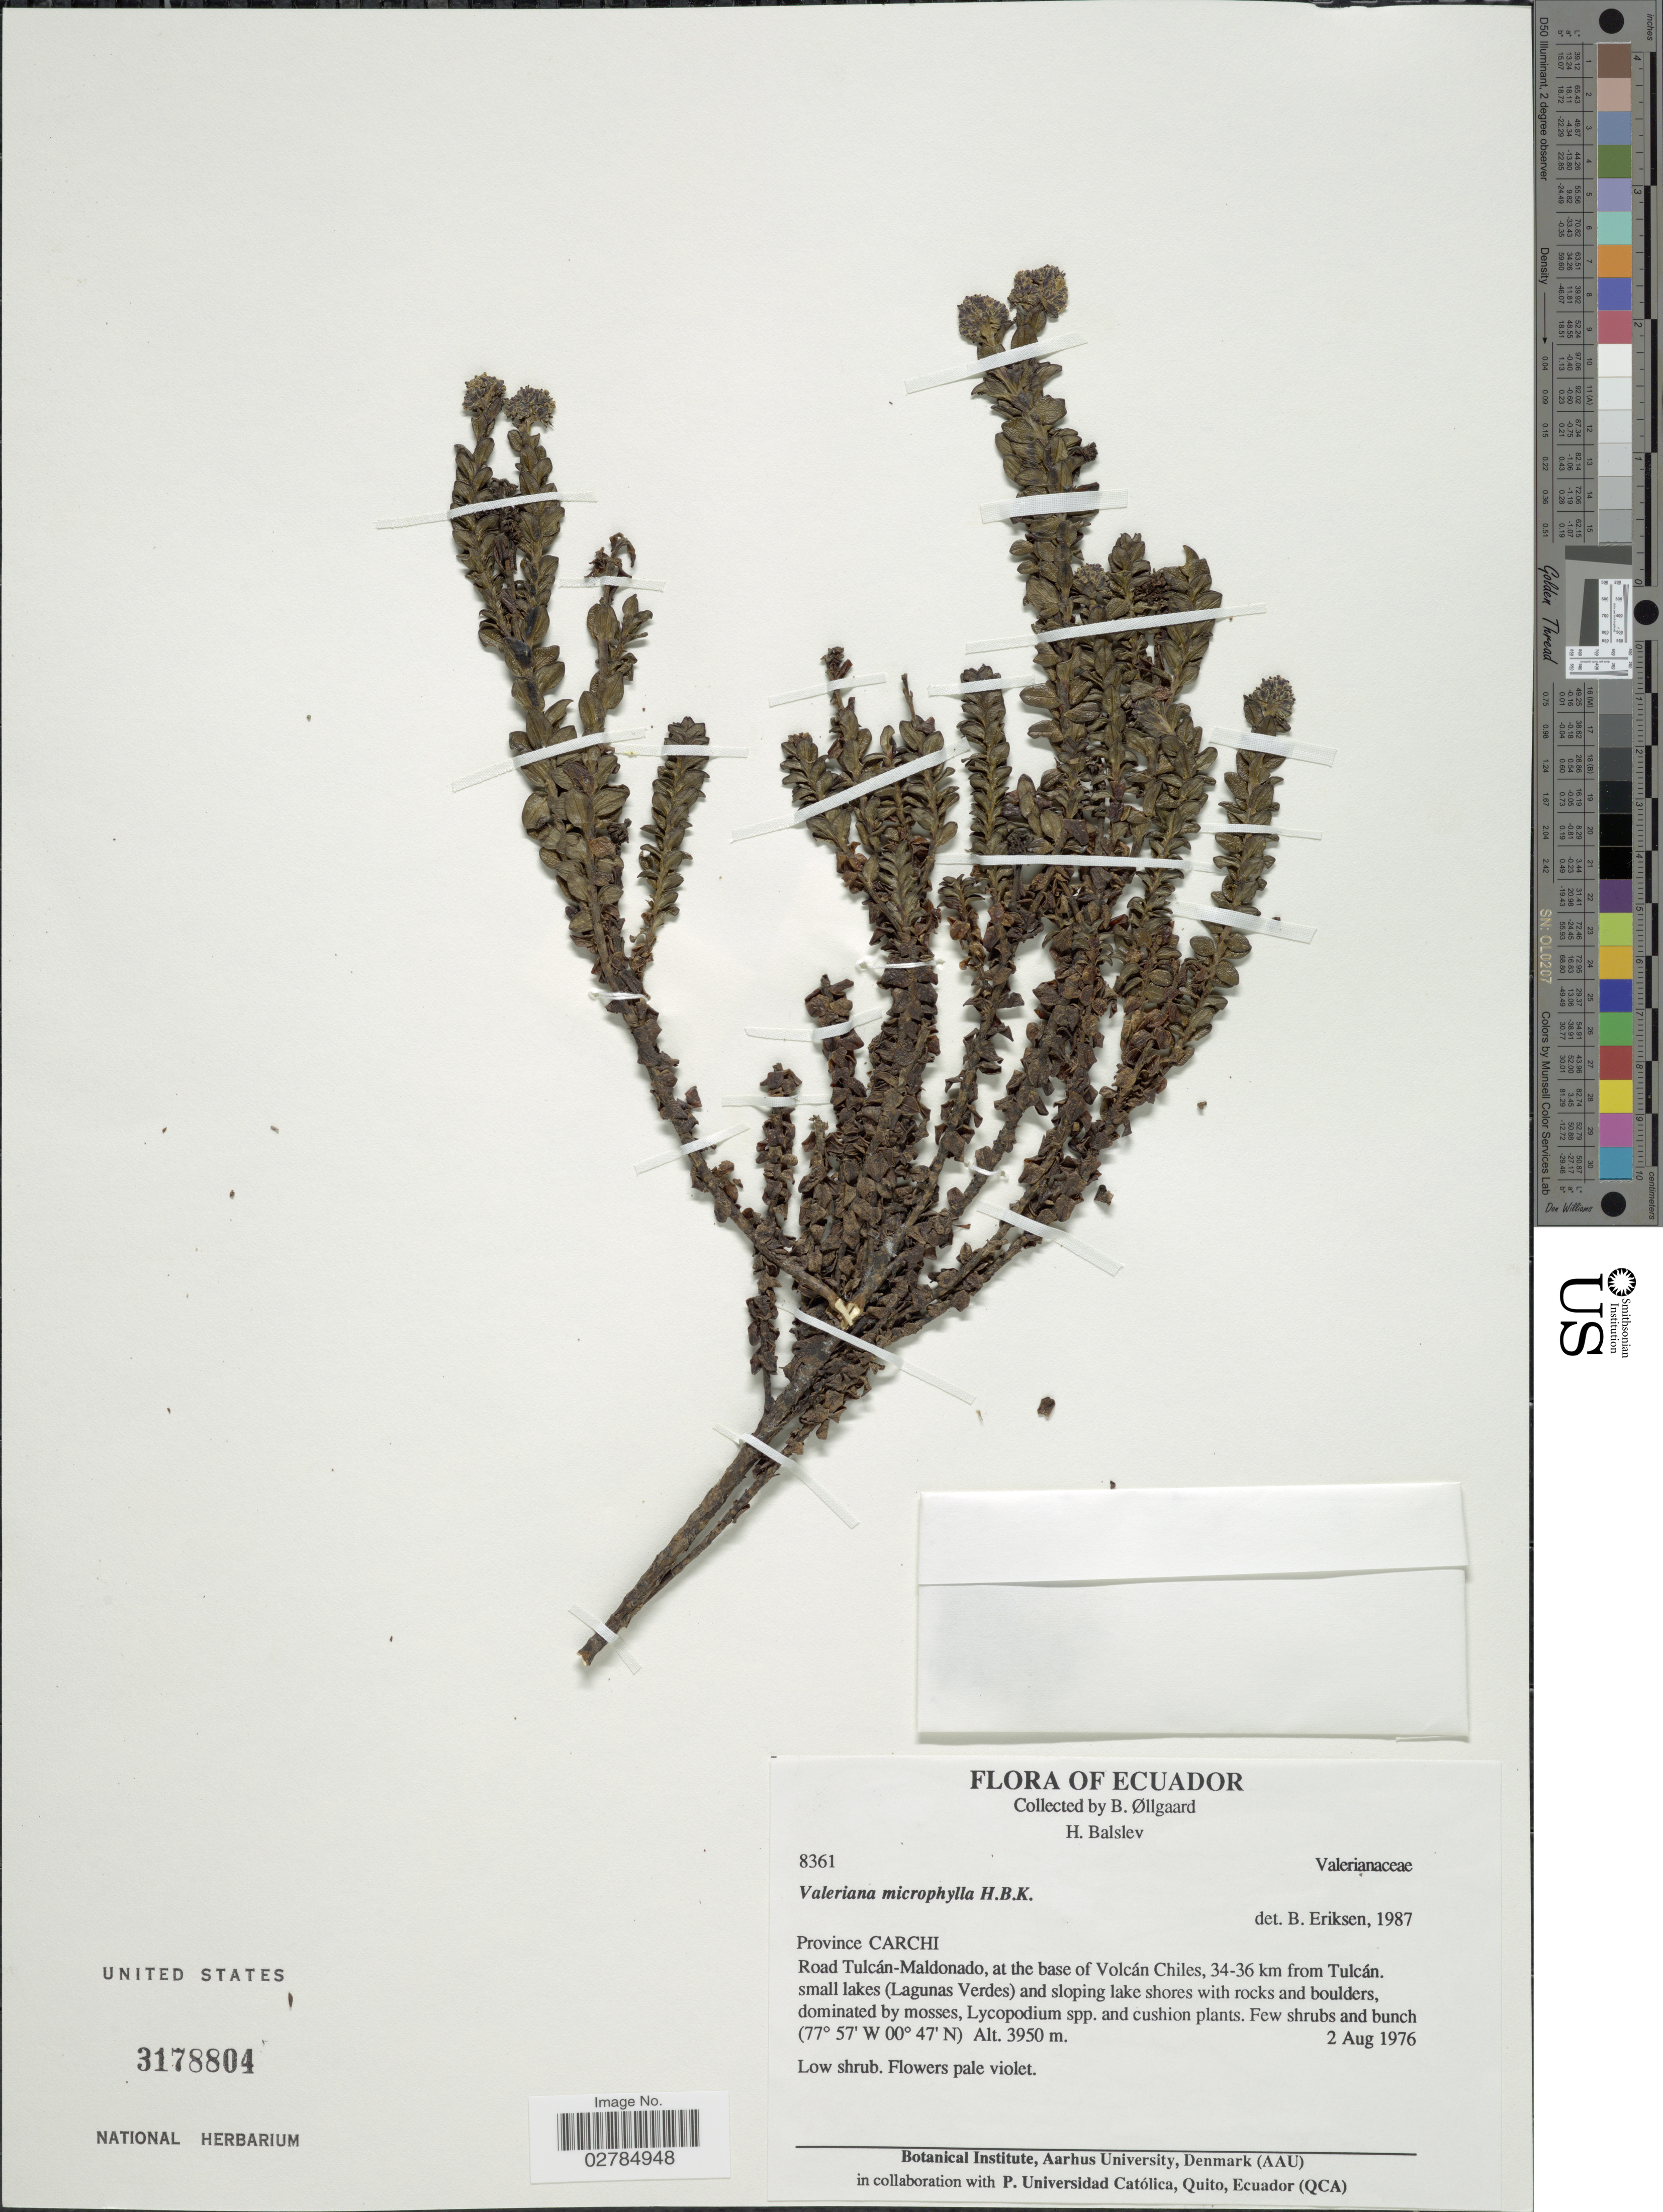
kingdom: Plantae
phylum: Tracheophyta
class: Magnoliopsida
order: Dipsacales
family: Caprifoliaceae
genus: Valeriana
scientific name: Valeriana microphylla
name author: Kunth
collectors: B. Øllgaard & H. Balslev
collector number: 8361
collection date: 1976-08-02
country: Ecuador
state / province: Carchi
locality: Road Tulcán-Maldonado, at the base of Volcán Chiles, 34-36 km from Tulcán.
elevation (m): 3950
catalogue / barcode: US 3178804